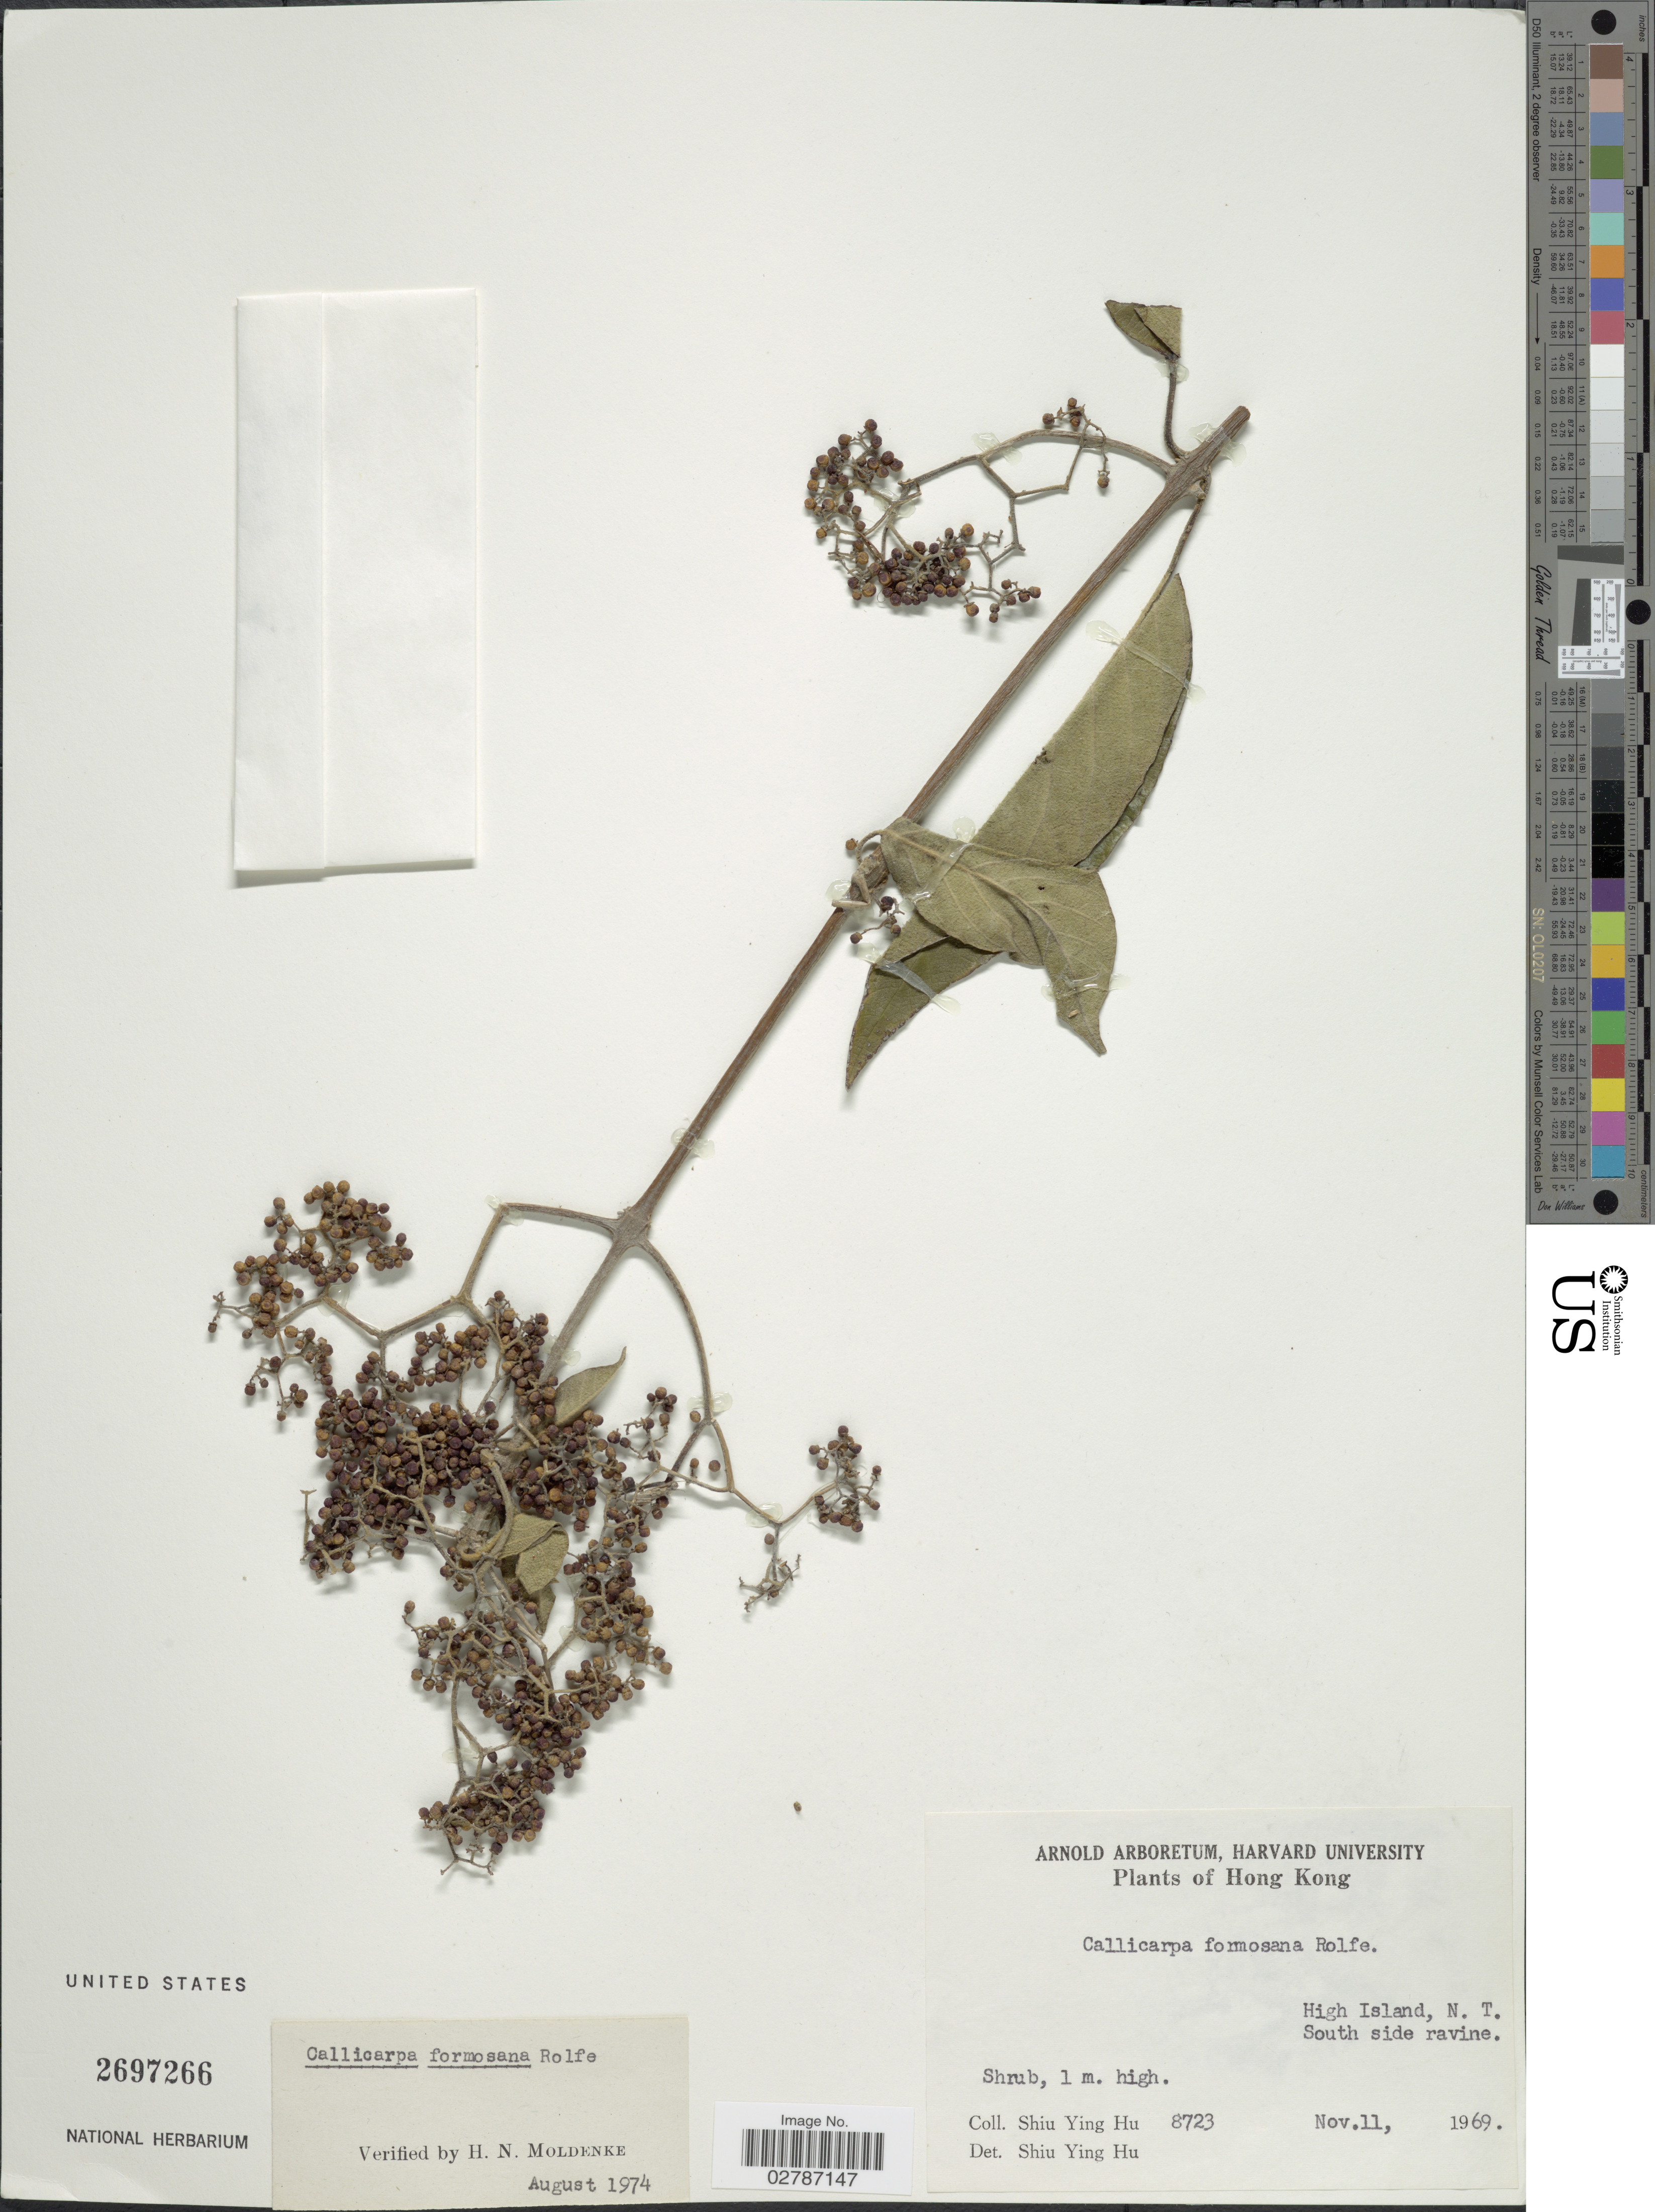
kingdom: Plantae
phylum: Tracheophyta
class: Magnoliopsida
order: Lamiales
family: Lamiaceae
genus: Callicarpa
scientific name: Callicarpa formosana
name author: Rolfe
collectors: S. Y. Hu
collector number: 8723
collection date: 1969-11-11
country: China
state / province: Hong Kong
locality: High Island, N.T. South side ravine.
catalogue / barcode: US 2697266